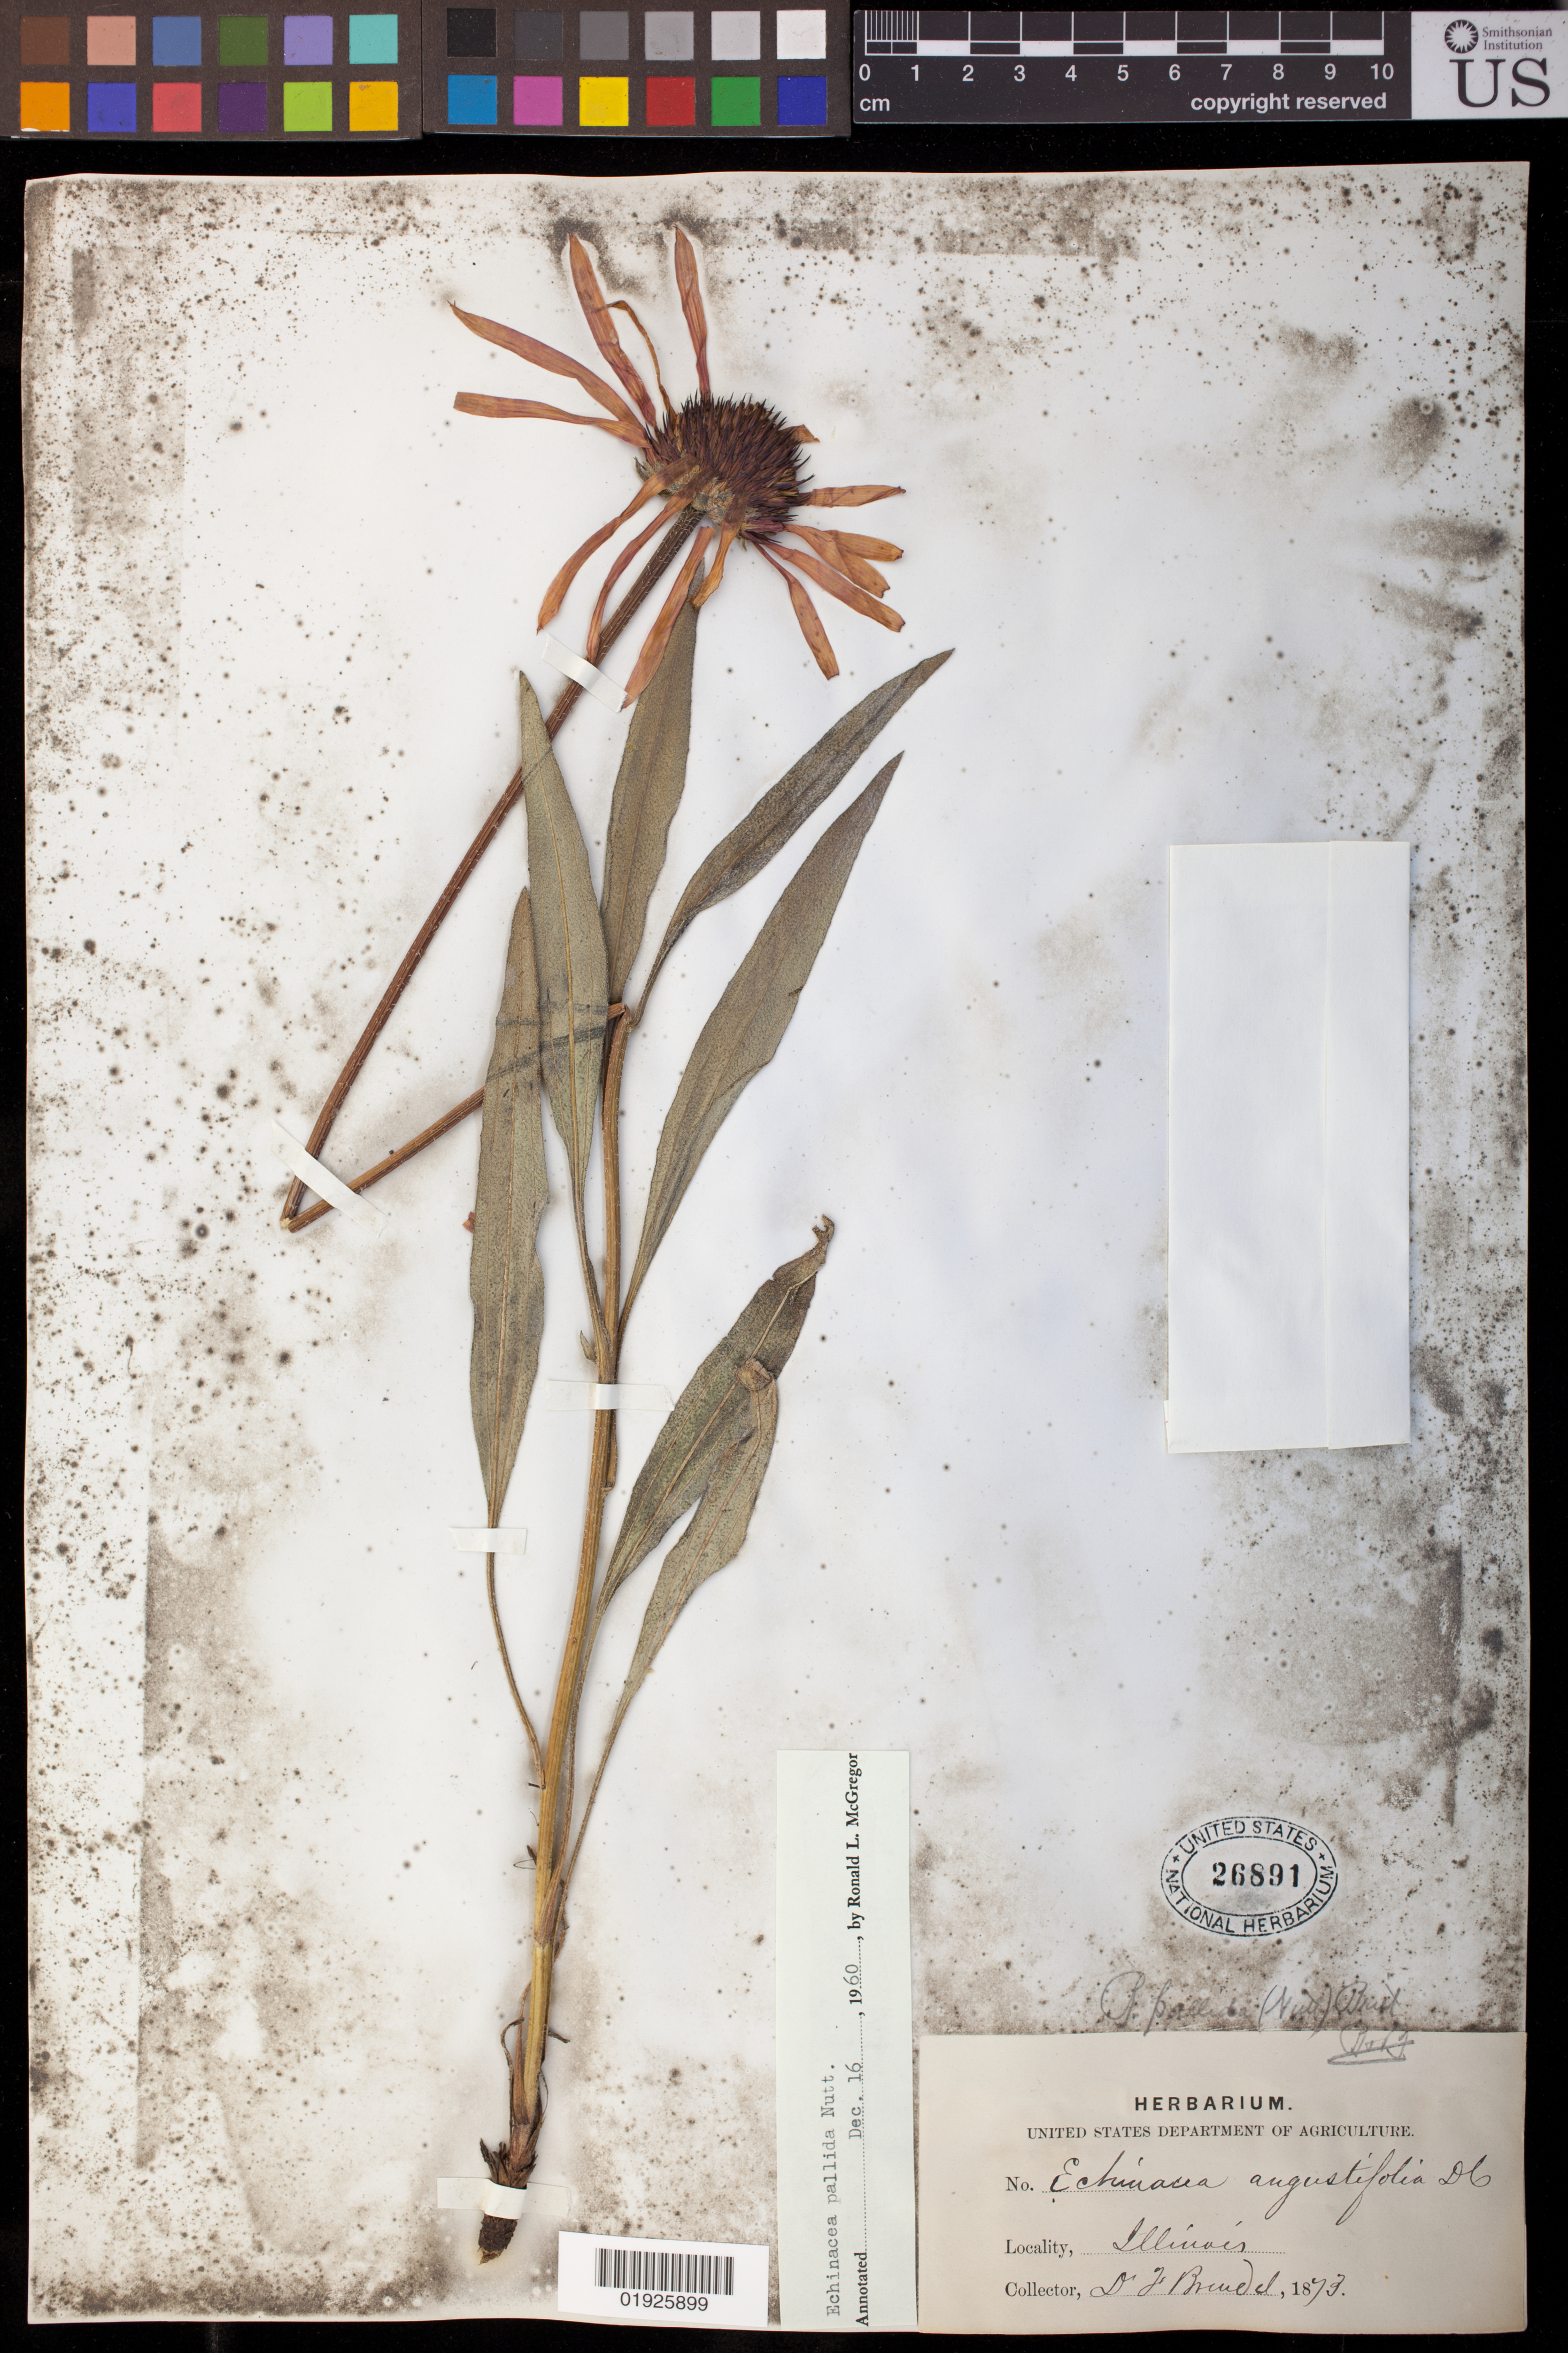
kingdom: Plantae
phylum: Tracheophyta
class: Magnoliopsida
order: Asterales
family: Asteraceae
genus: Echinacea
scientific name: Echinacea pallida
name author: (Nutt.) Nutt.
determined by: McGregor, R. L.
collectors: F. Brendel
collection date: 1873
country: United States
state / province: Illinois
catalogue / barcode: US 26891